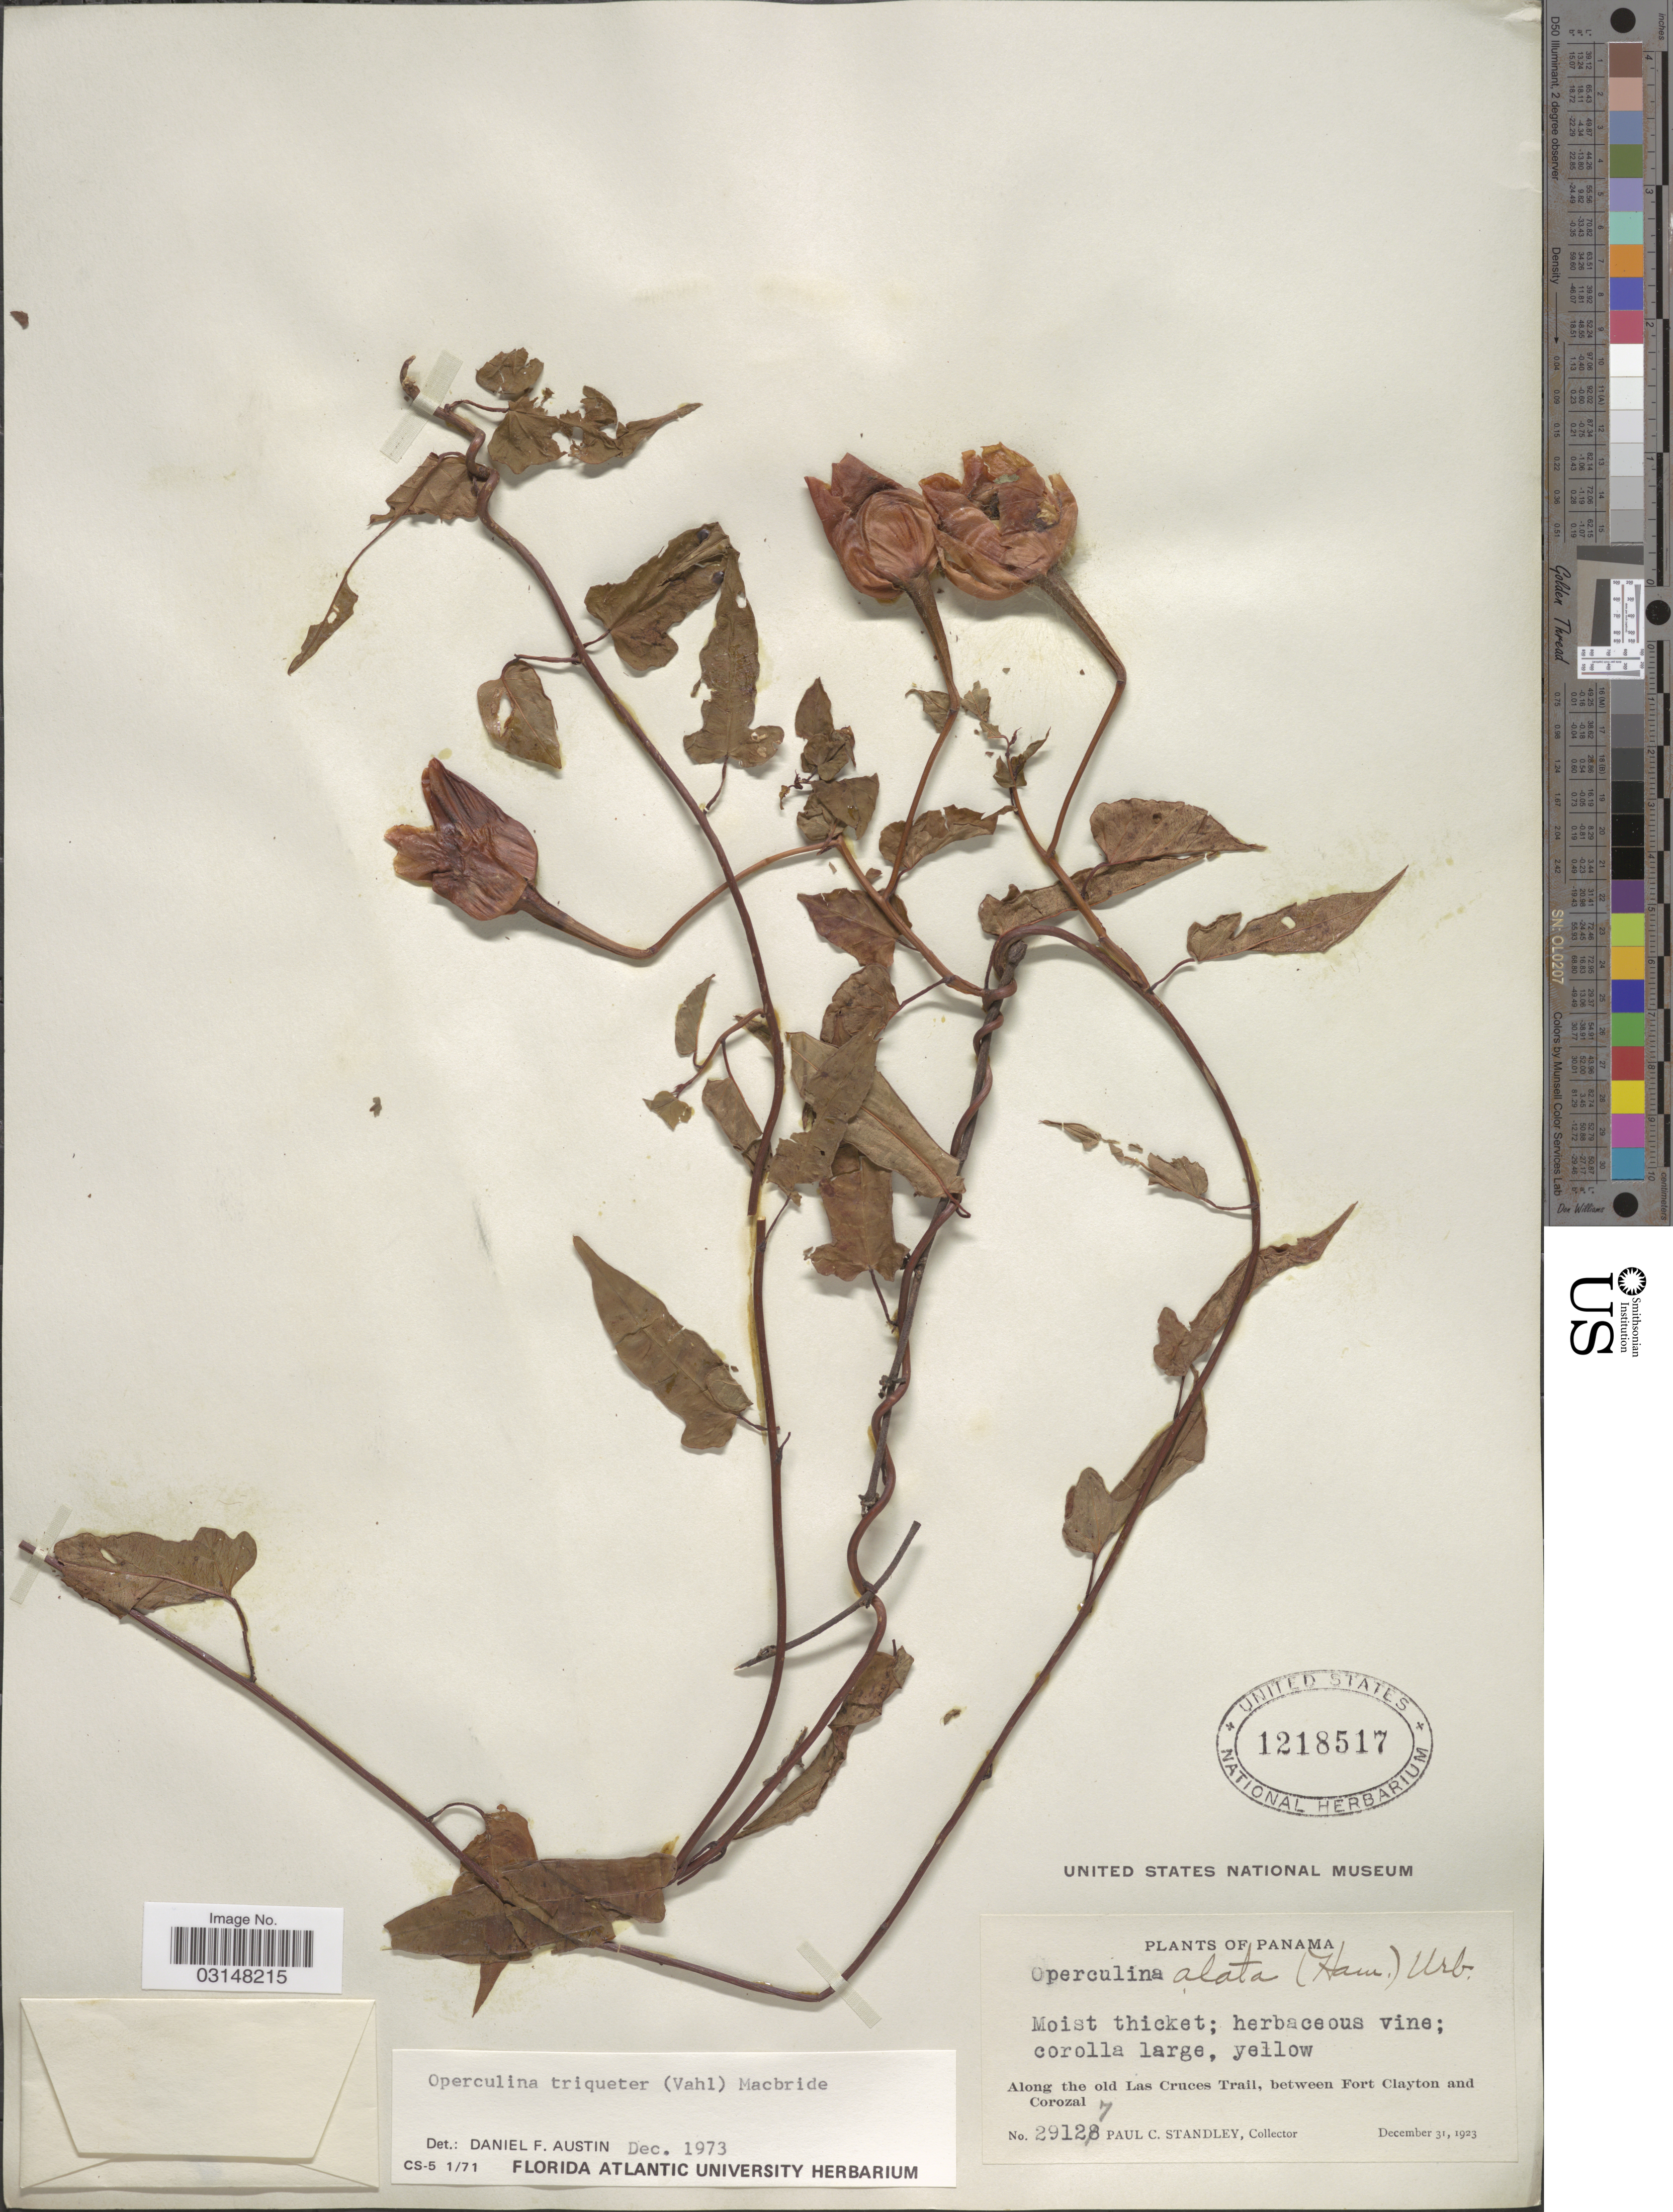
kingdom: Plantae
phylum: Tracheophyta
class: Magnoliopsida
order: Solanales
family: Convolvulaceae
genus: Operculina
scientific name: Operculina alata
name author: (Ham.) Urb.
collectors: P. C. Standley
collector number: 29127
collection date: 1923-12-31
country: Panama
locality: Along the old Las Cruces Trail between Fort Clayton and Corozal.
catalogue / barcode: US 1218517